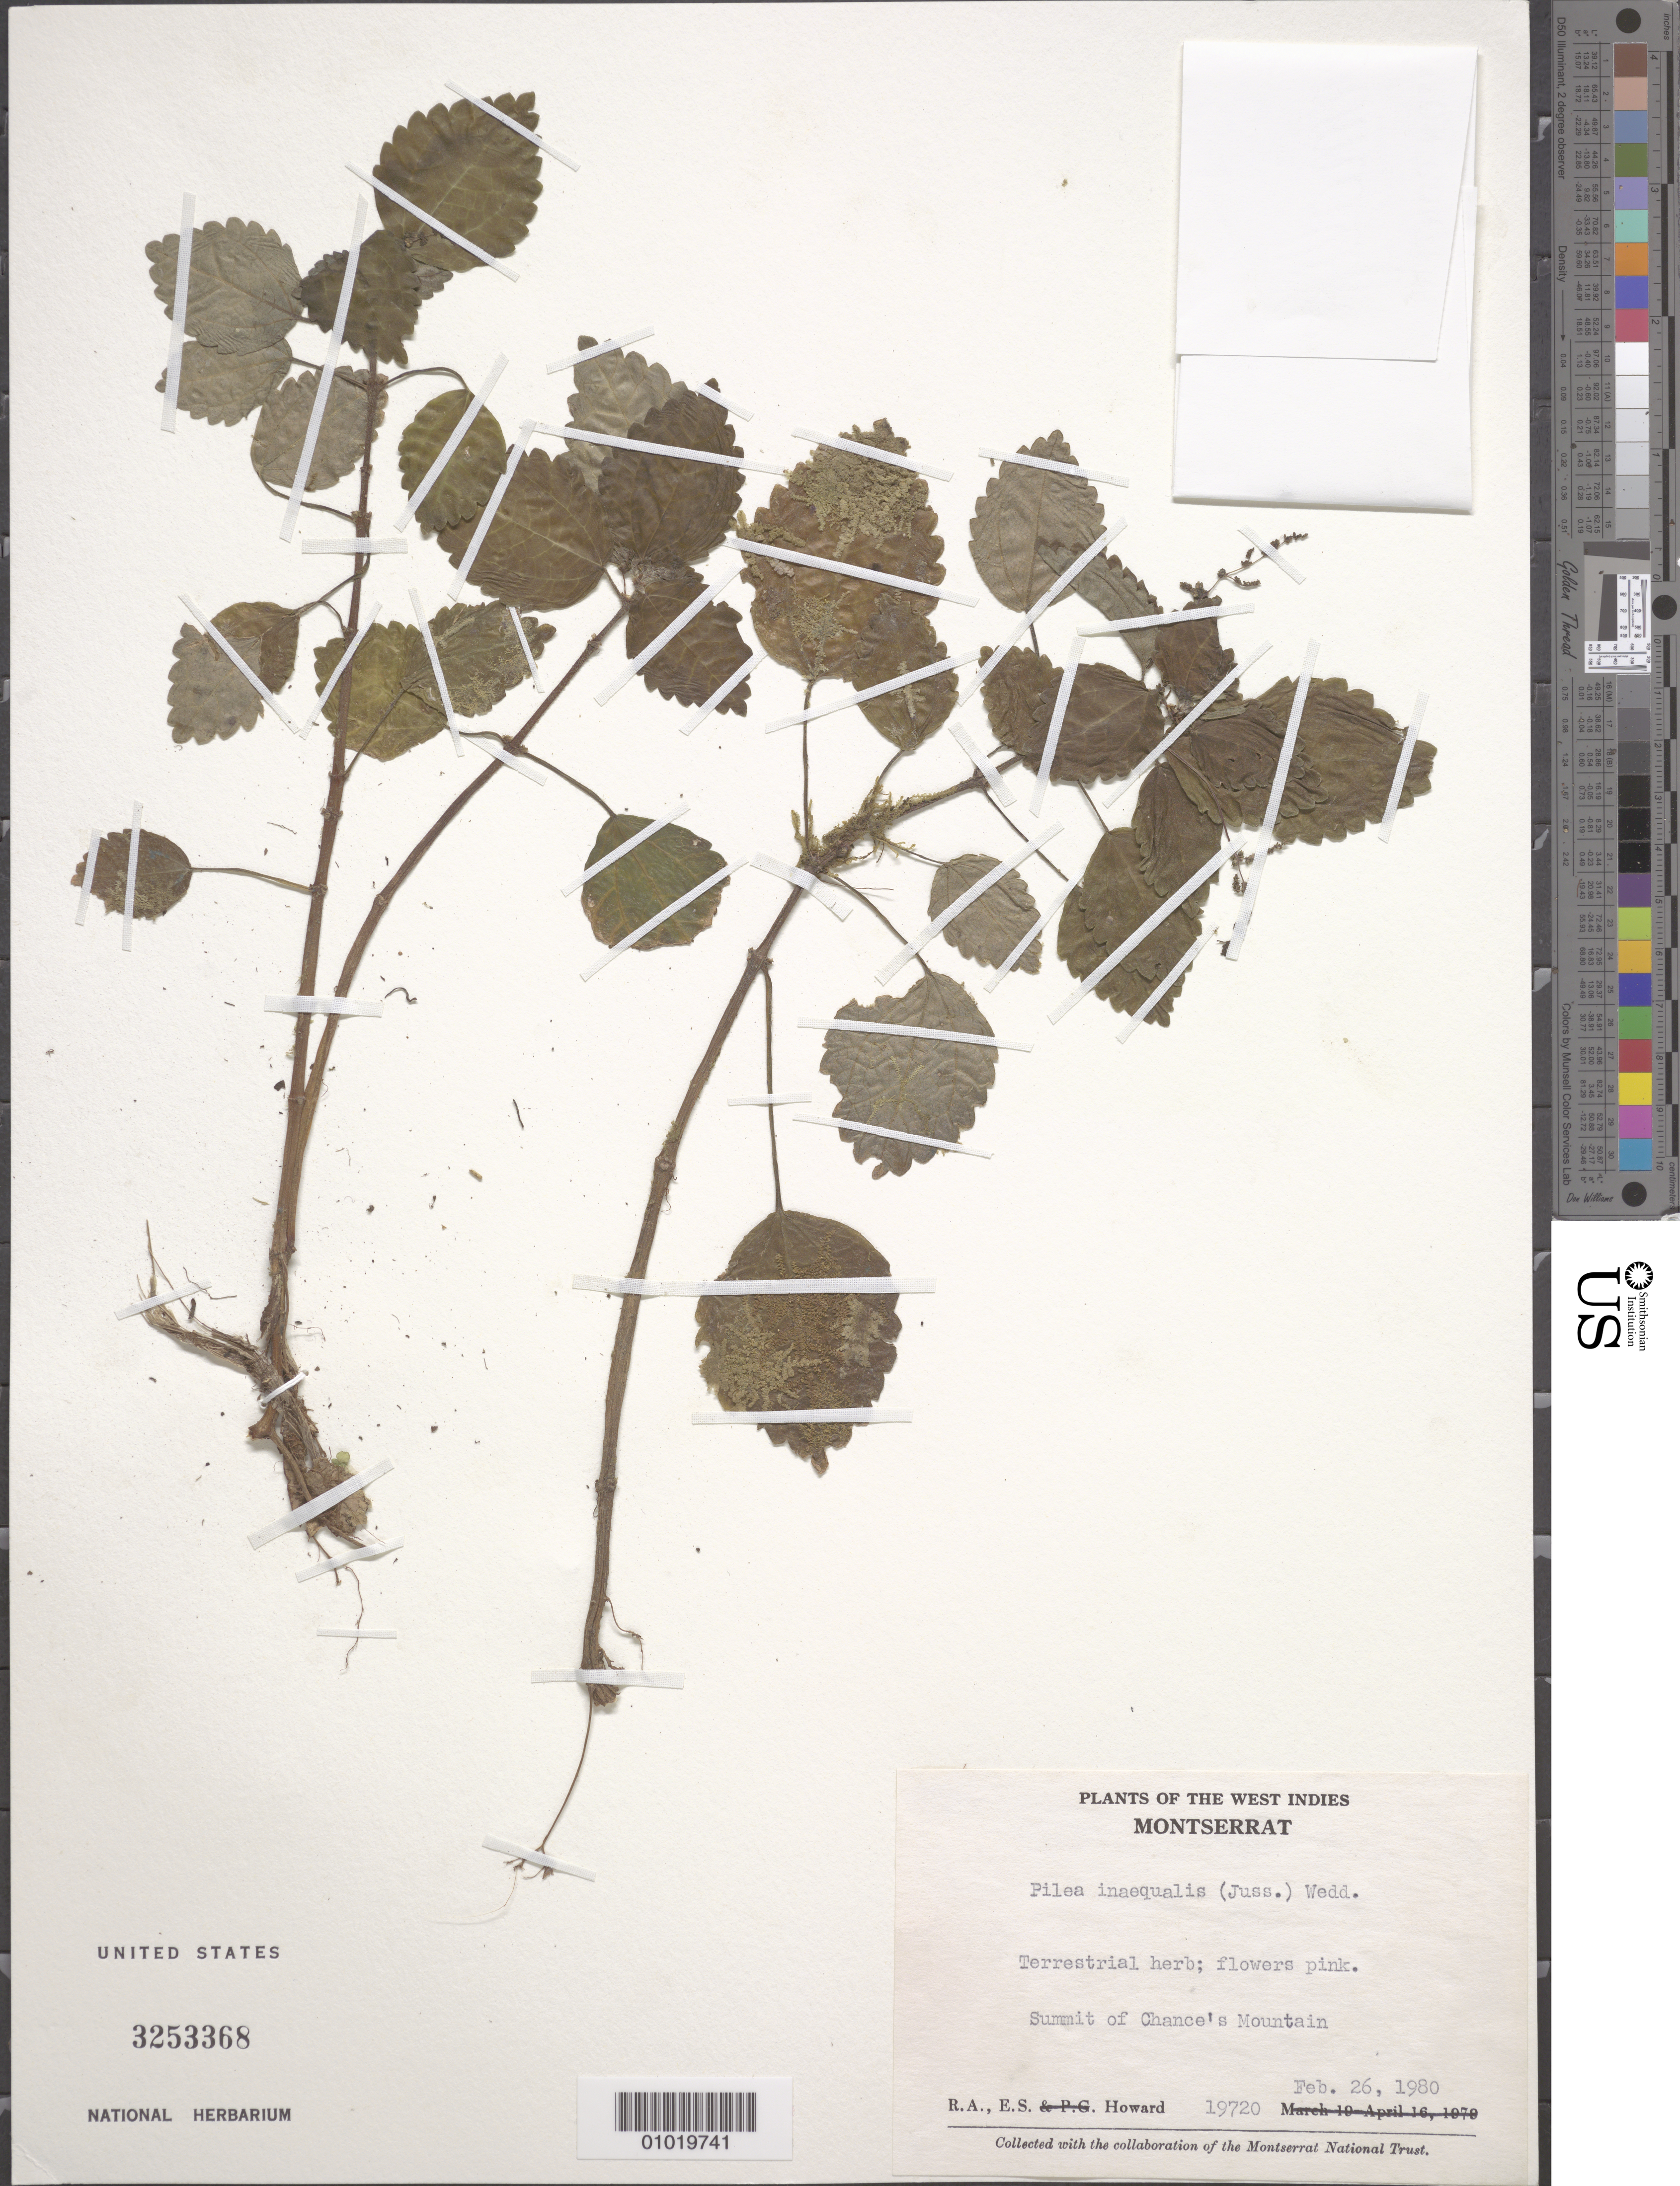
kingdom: Plantae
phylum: Tracheophyta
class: Magnoliopsida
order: Rosales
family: Urticaceae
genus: Pilea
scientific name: Pilea inaequalis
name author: (Juss. ex Poir.) Wedd.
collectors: R. A. Howard & E. S. Howard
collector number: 19720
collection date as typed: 26 Feb 1980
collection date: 1980-02-26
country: Montserrat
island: Montserrat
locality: Summit of Chance's Mountain.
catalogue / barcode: US 3253368